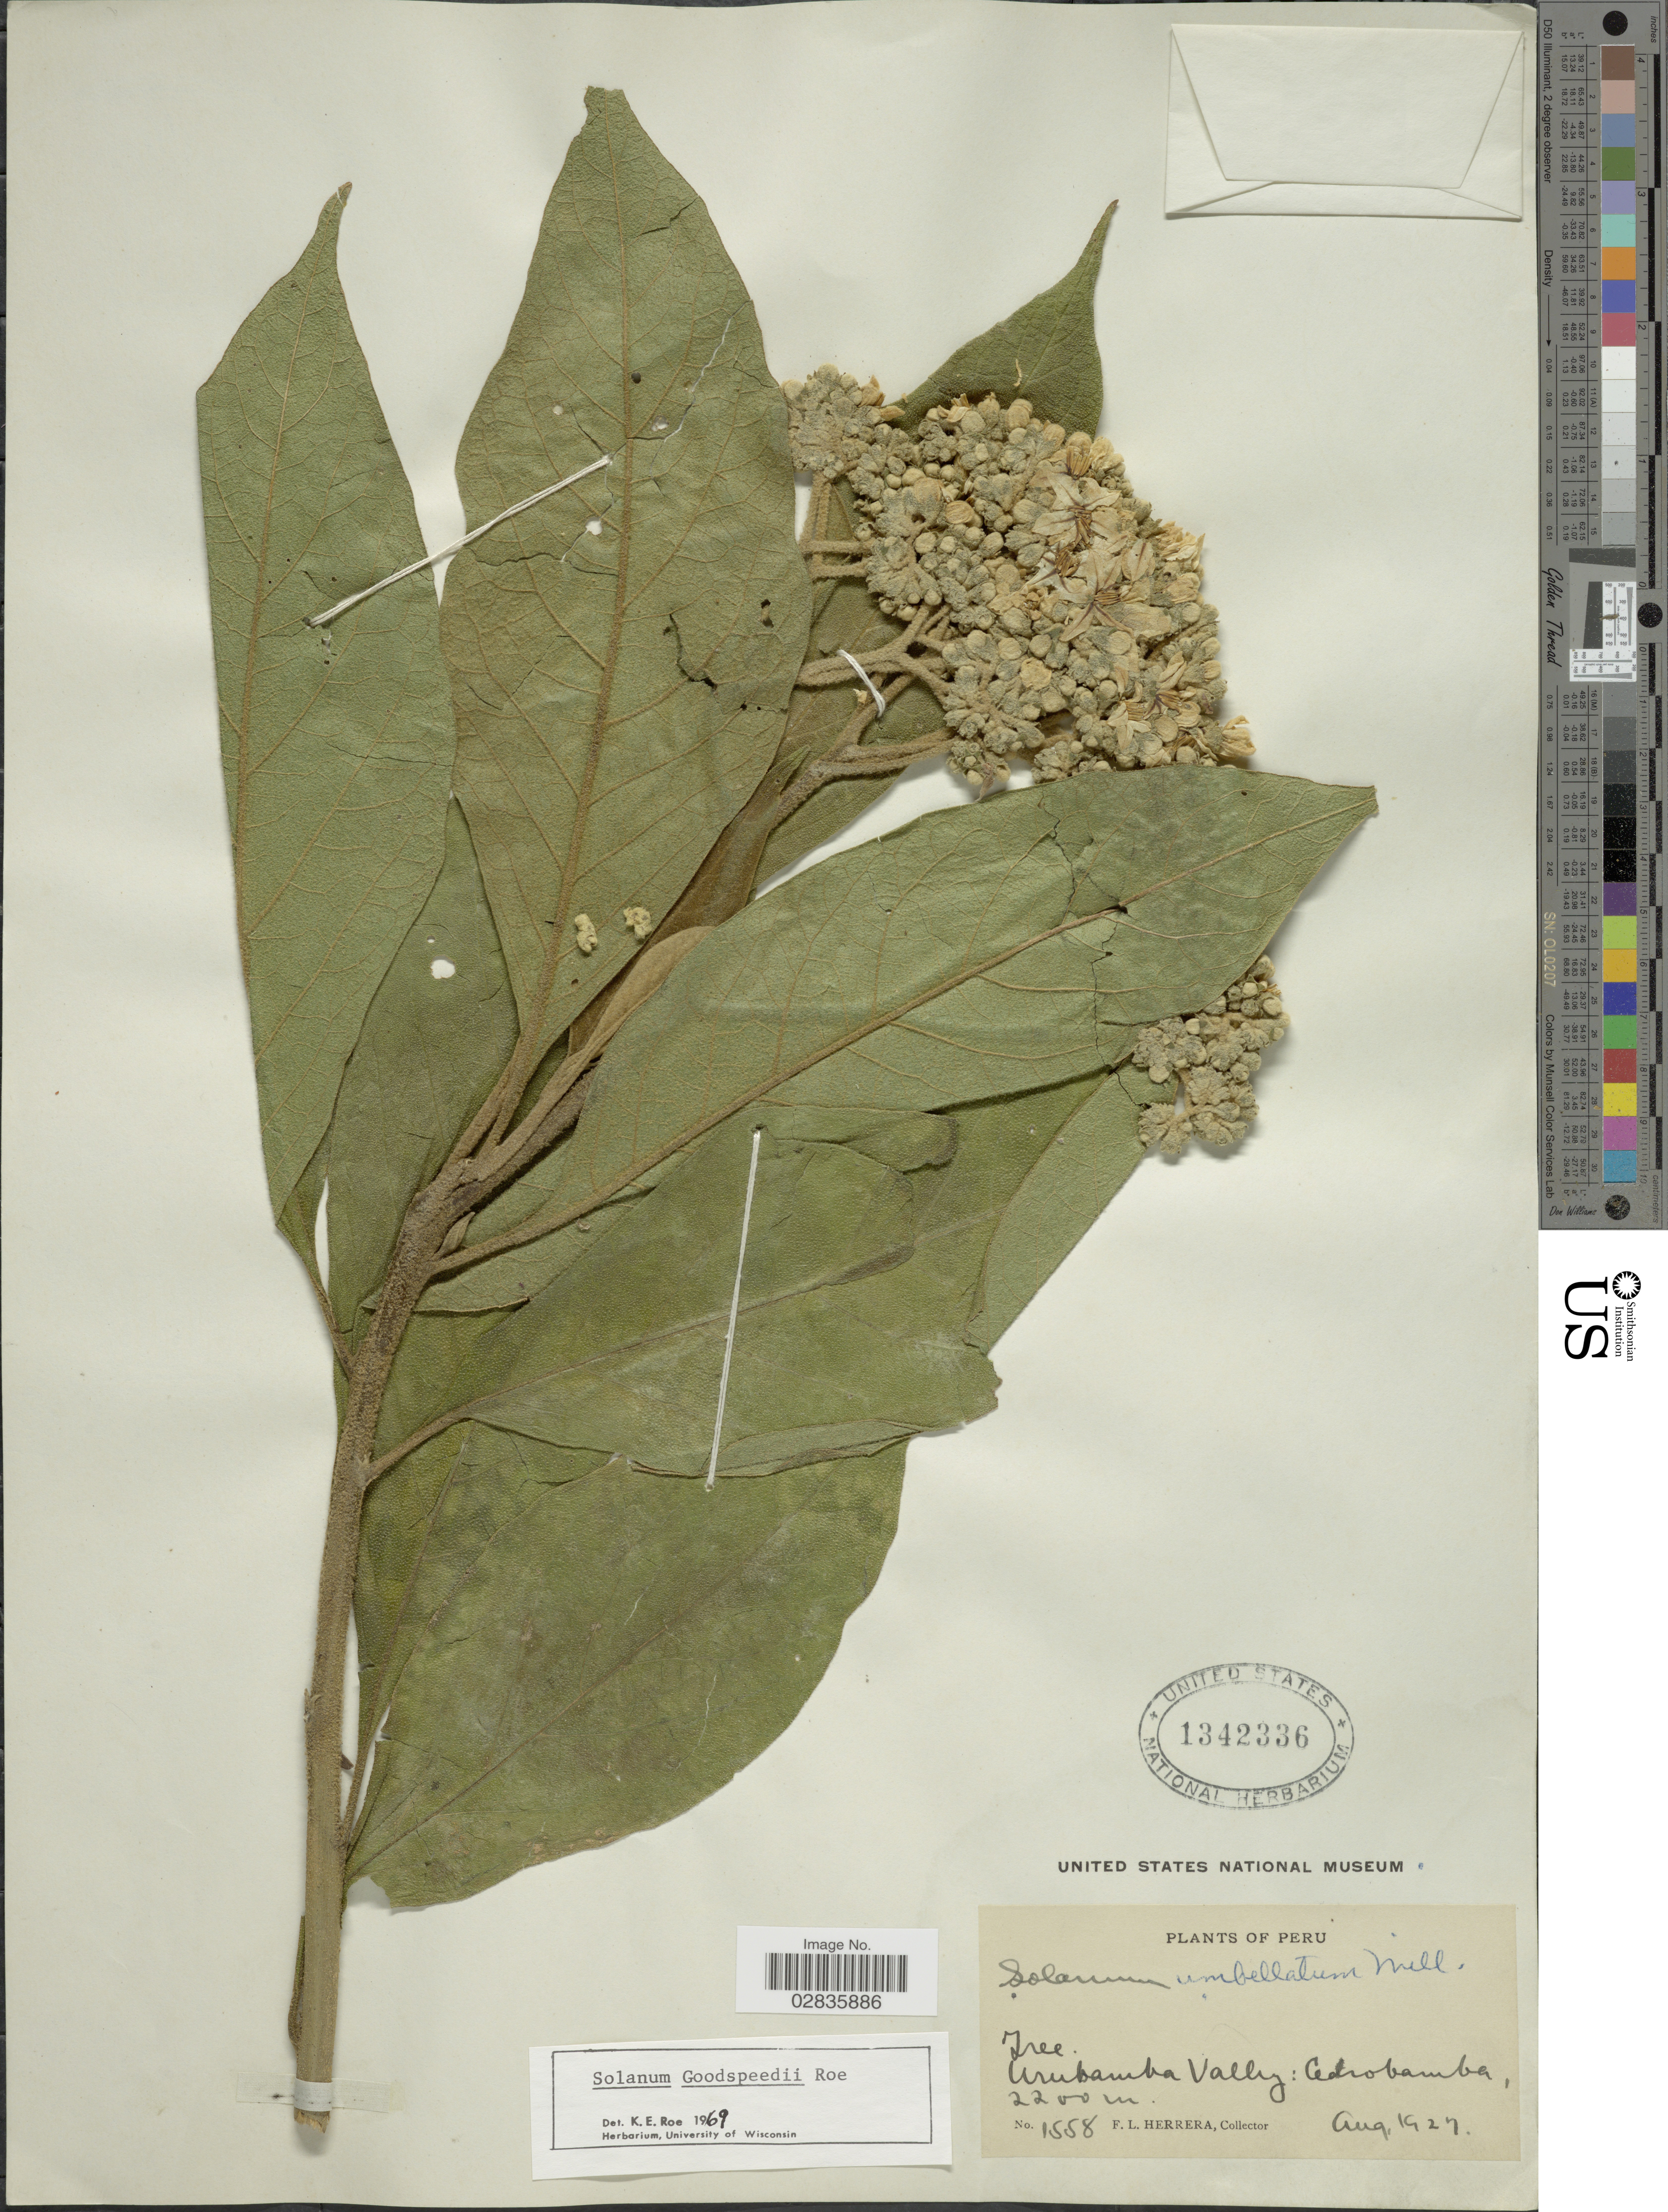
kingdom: Plantae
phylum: Tracheophyta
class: Magnoliopsida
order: Solanales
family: Solanaceae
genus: Solanum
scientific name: Solanum goodspeedii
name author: K.E. Roe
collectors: F. L. Herrera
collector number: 1558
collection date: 1927-08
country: Bolivia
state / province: Cochabamba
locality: Urubamba Valley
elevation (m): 2200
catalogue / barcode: US 1342336